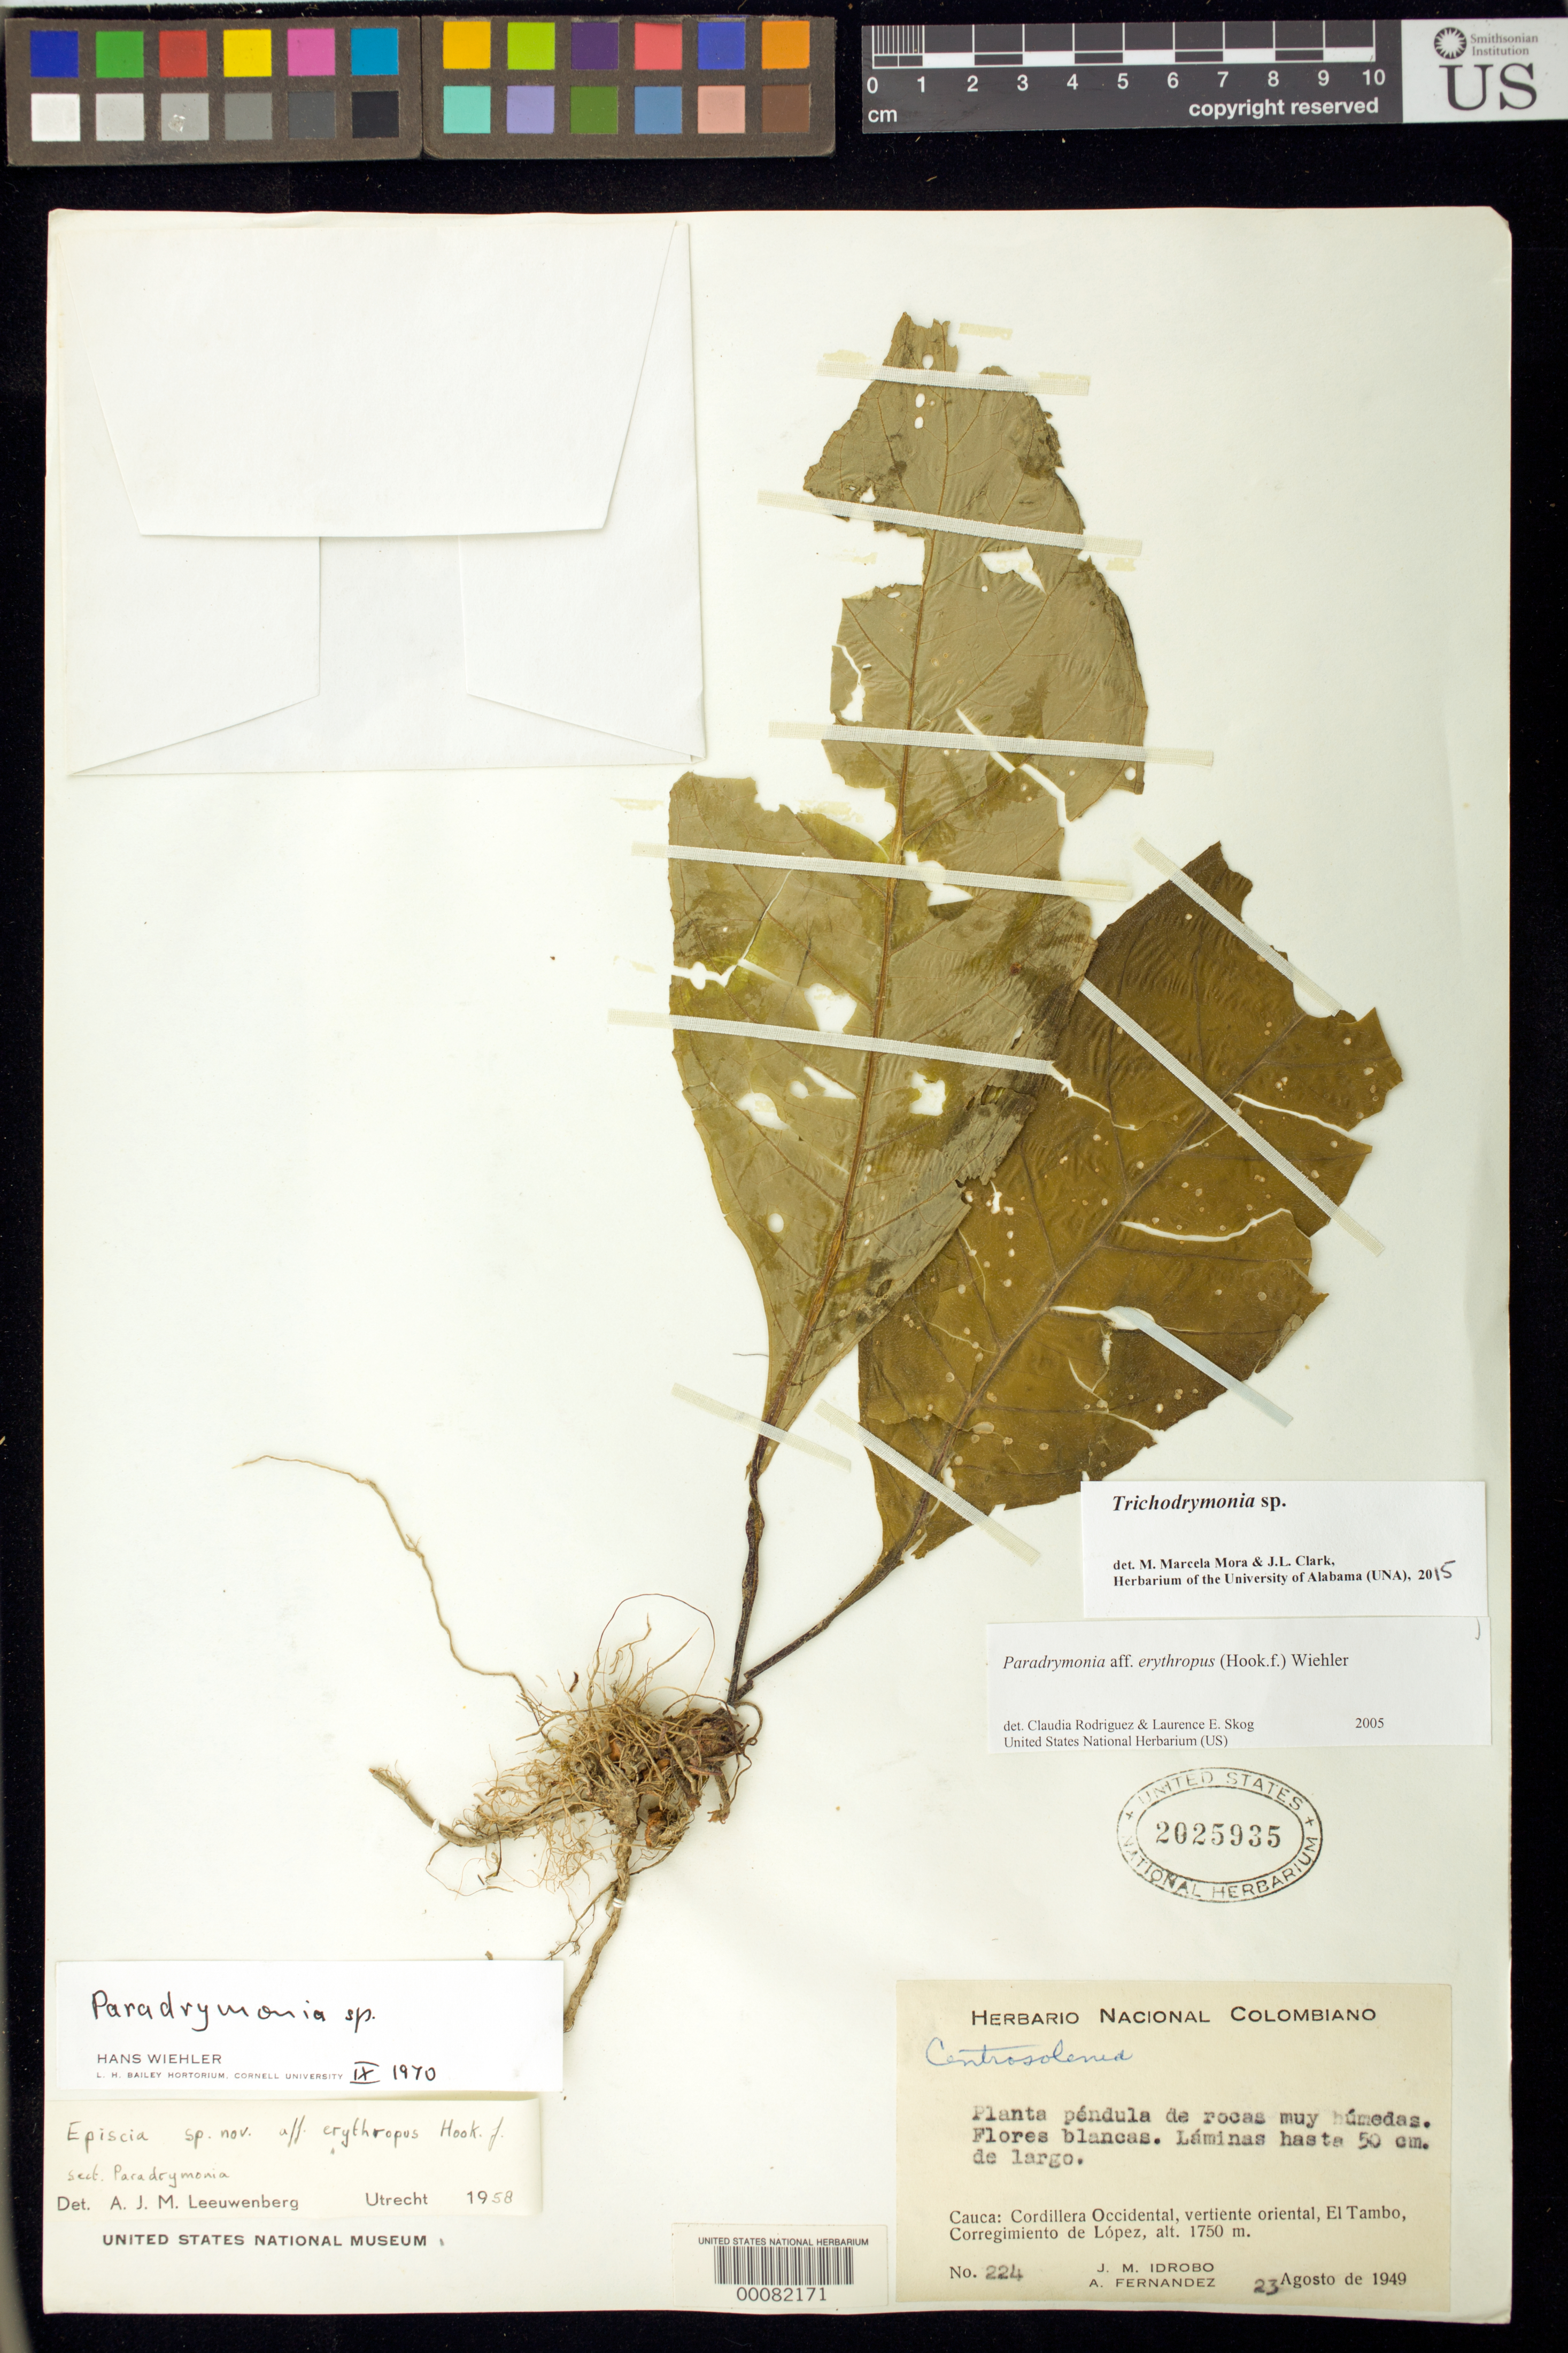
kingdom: Plantae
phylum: Tracheophyta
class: Magnoliopsida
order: Lamiales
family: Gesneriaceae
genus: Trichodrymonia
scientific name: Trichodrymonia sp.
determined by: Mora, M. M.; Clark, J. L.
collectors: J. M. Idrobo & A. Fernandez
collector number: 224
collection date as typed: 23 Aug 1949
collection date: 1949-08-23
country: Colombia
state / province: Cauca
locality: Cordillera Occidental, vertiente oriental, El Tambo, corregimiento de López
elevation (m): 1750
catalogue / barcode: US 2025935